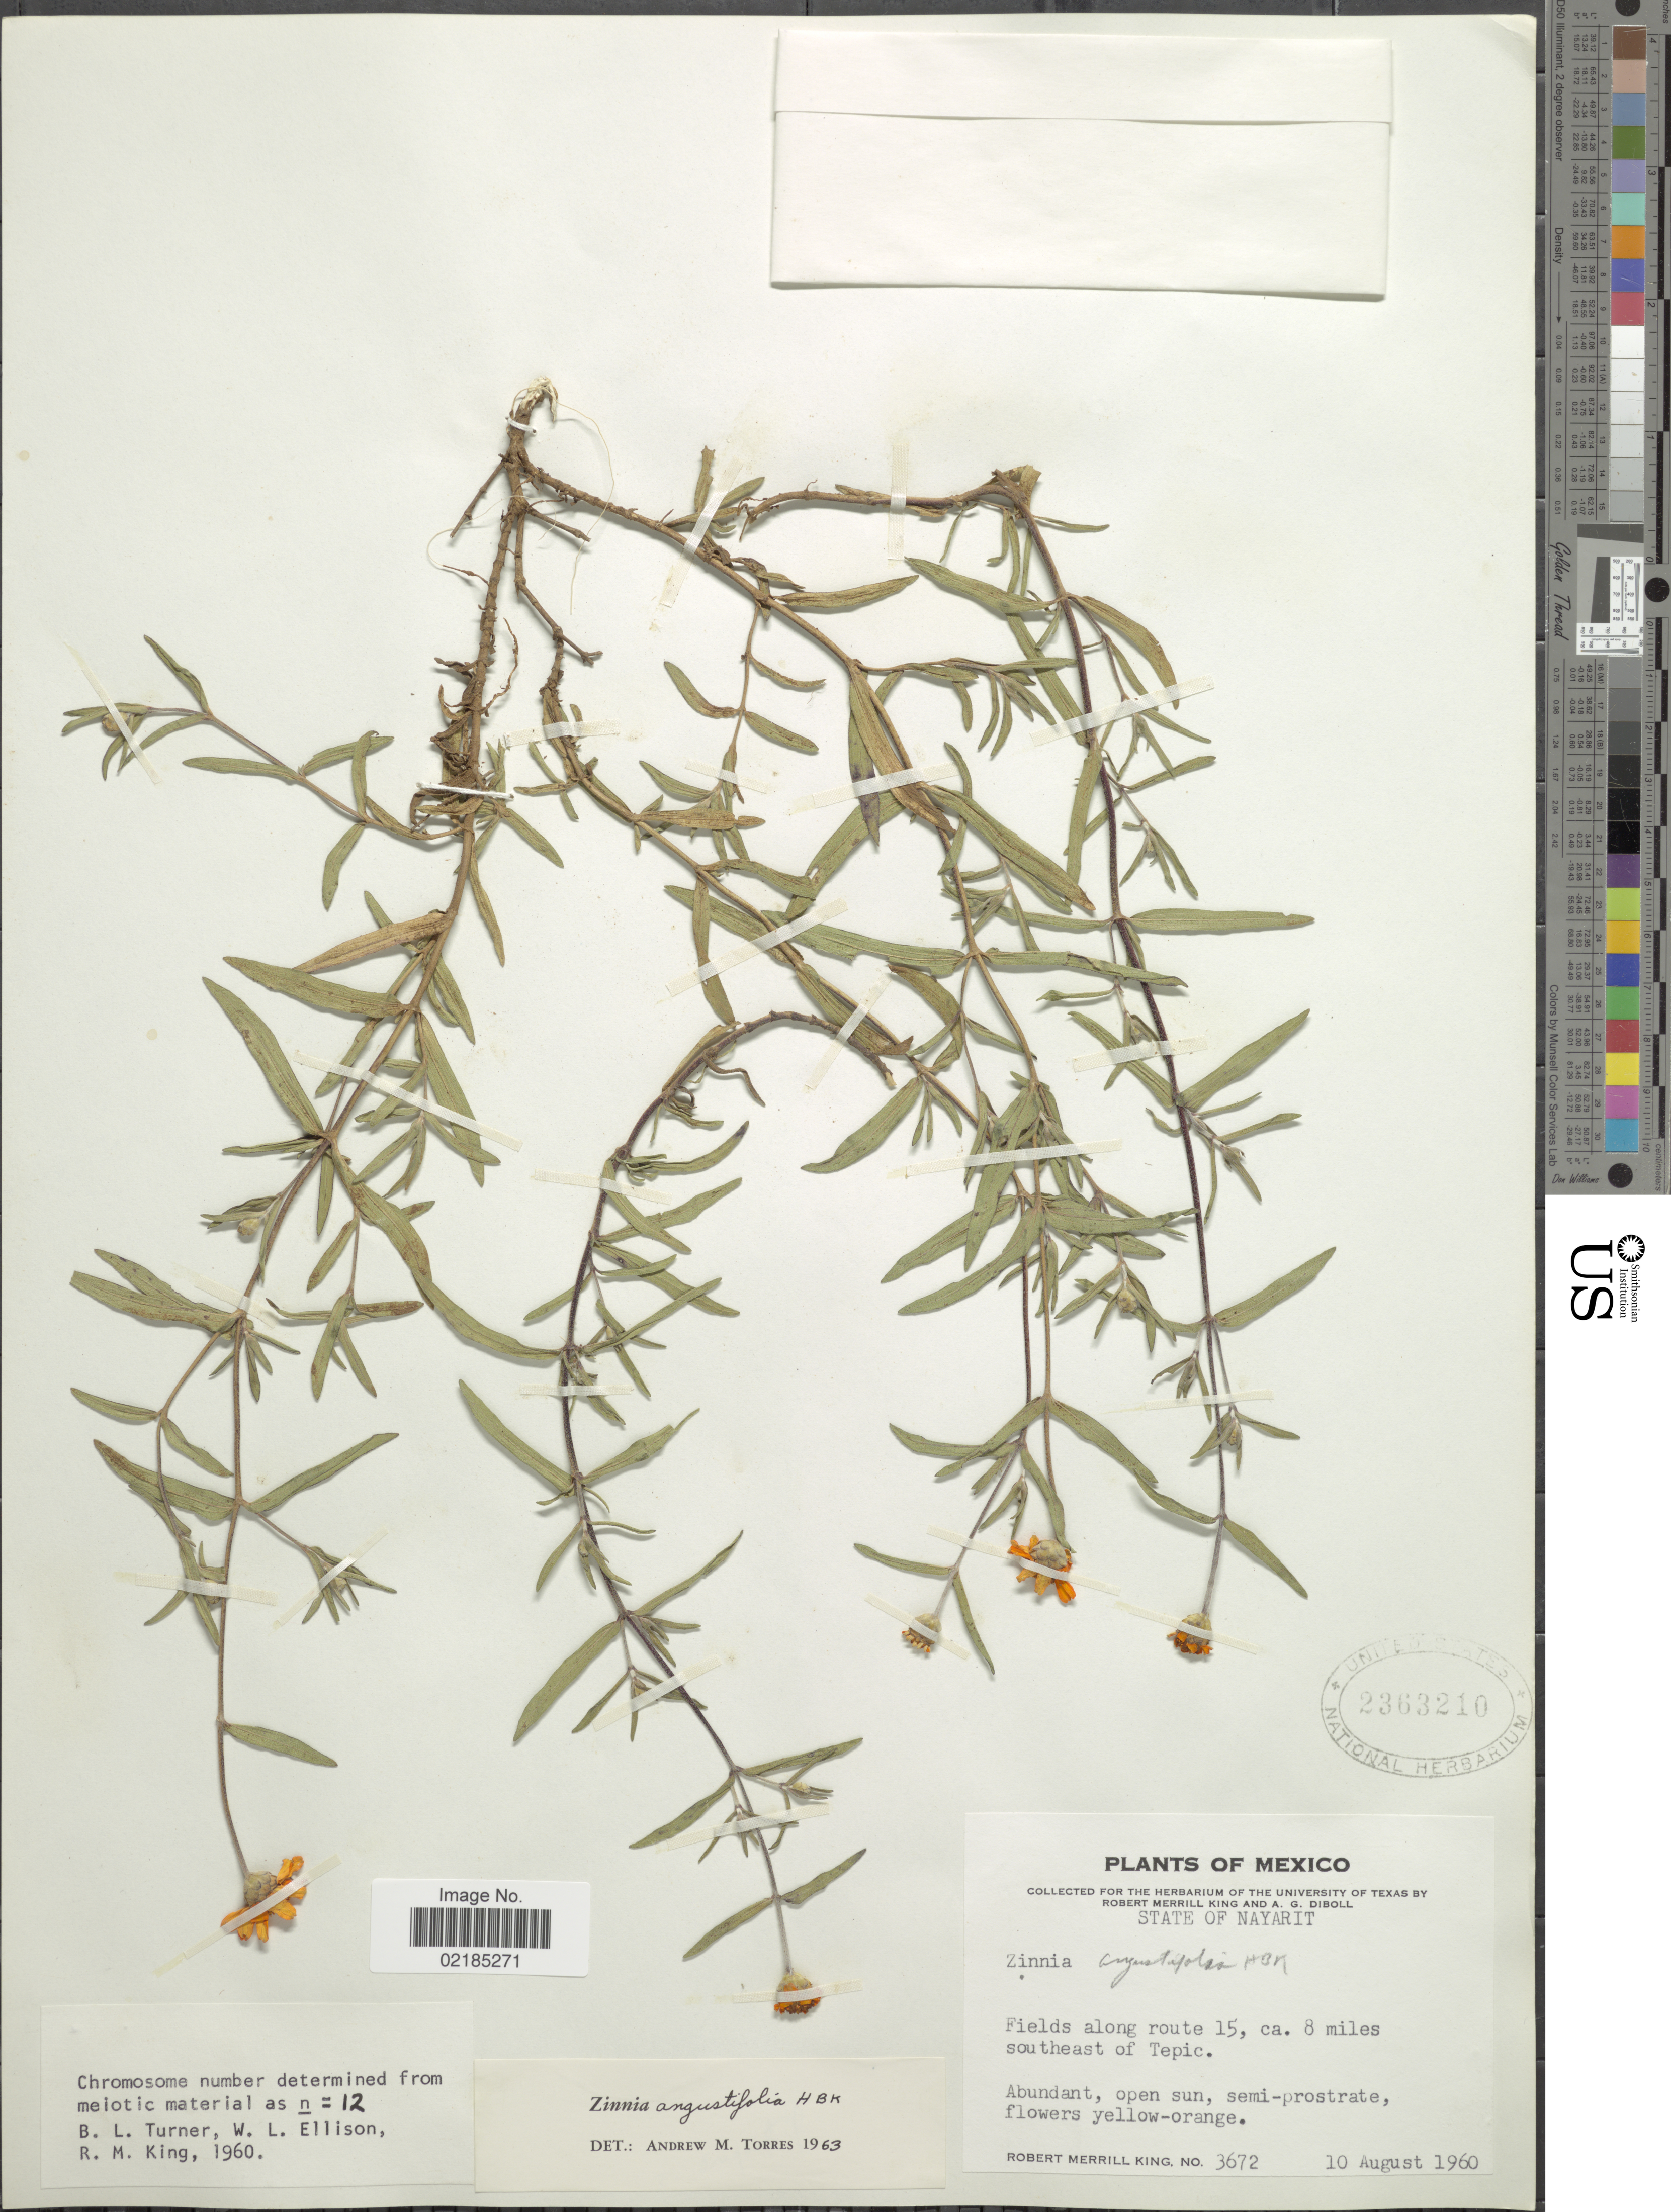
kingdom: Plantae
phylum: Tracheophyta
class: Magnoliopsida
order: Asterales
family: Asteraceae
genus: Zinnia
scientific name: Zinnia angustifolia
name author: Kunth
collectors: R. M. King & A. Diboll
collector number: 3672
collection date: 1960-08-10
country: Mexico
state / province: Nayarit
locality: Fields along route 15, ca. 8 miles southeast of Tepic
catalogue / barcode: US 2363210